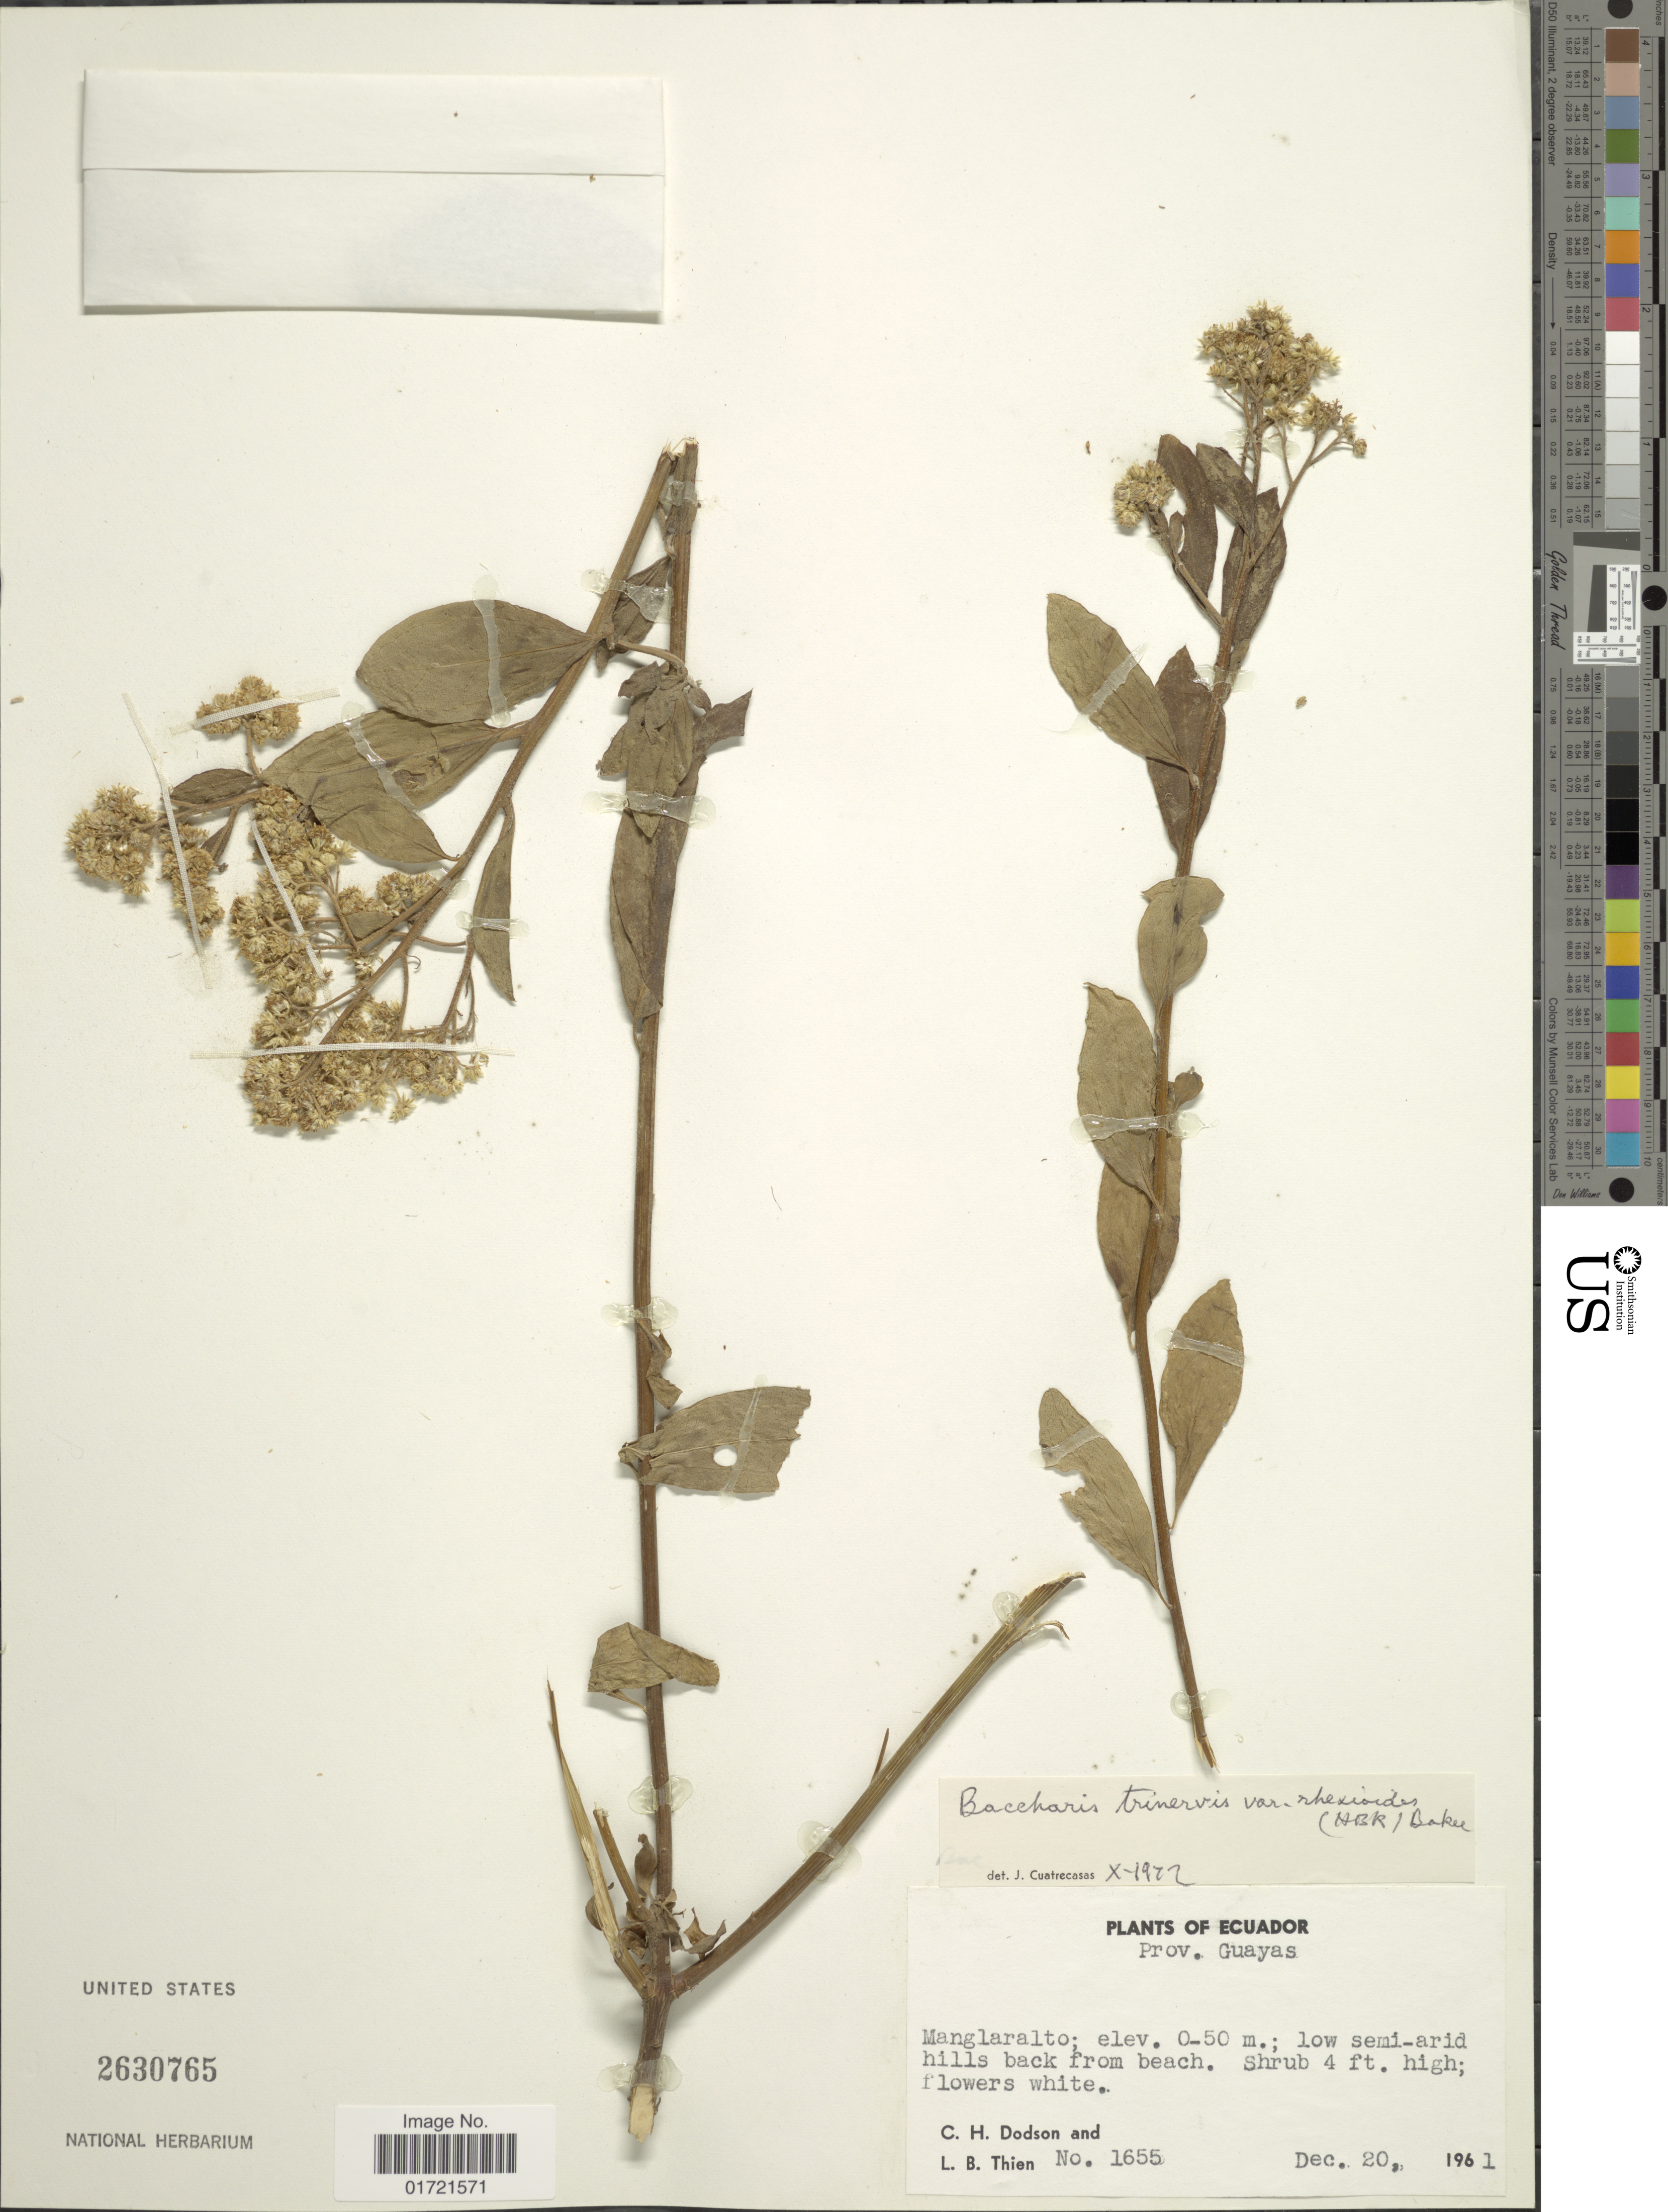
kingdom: Plantae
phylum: Tracheophyta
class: Magnoliopsida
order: Asterales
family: Asteraceae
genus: Baccharis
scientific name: Baccharis trinervis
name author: (Lam.) Pers.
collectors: C. H. Dodson & L. Thien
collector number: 1655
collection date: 1961-12-20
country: Ecuador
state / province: Guayas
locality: Manglaralto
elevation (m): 0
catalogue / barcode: US 2630765